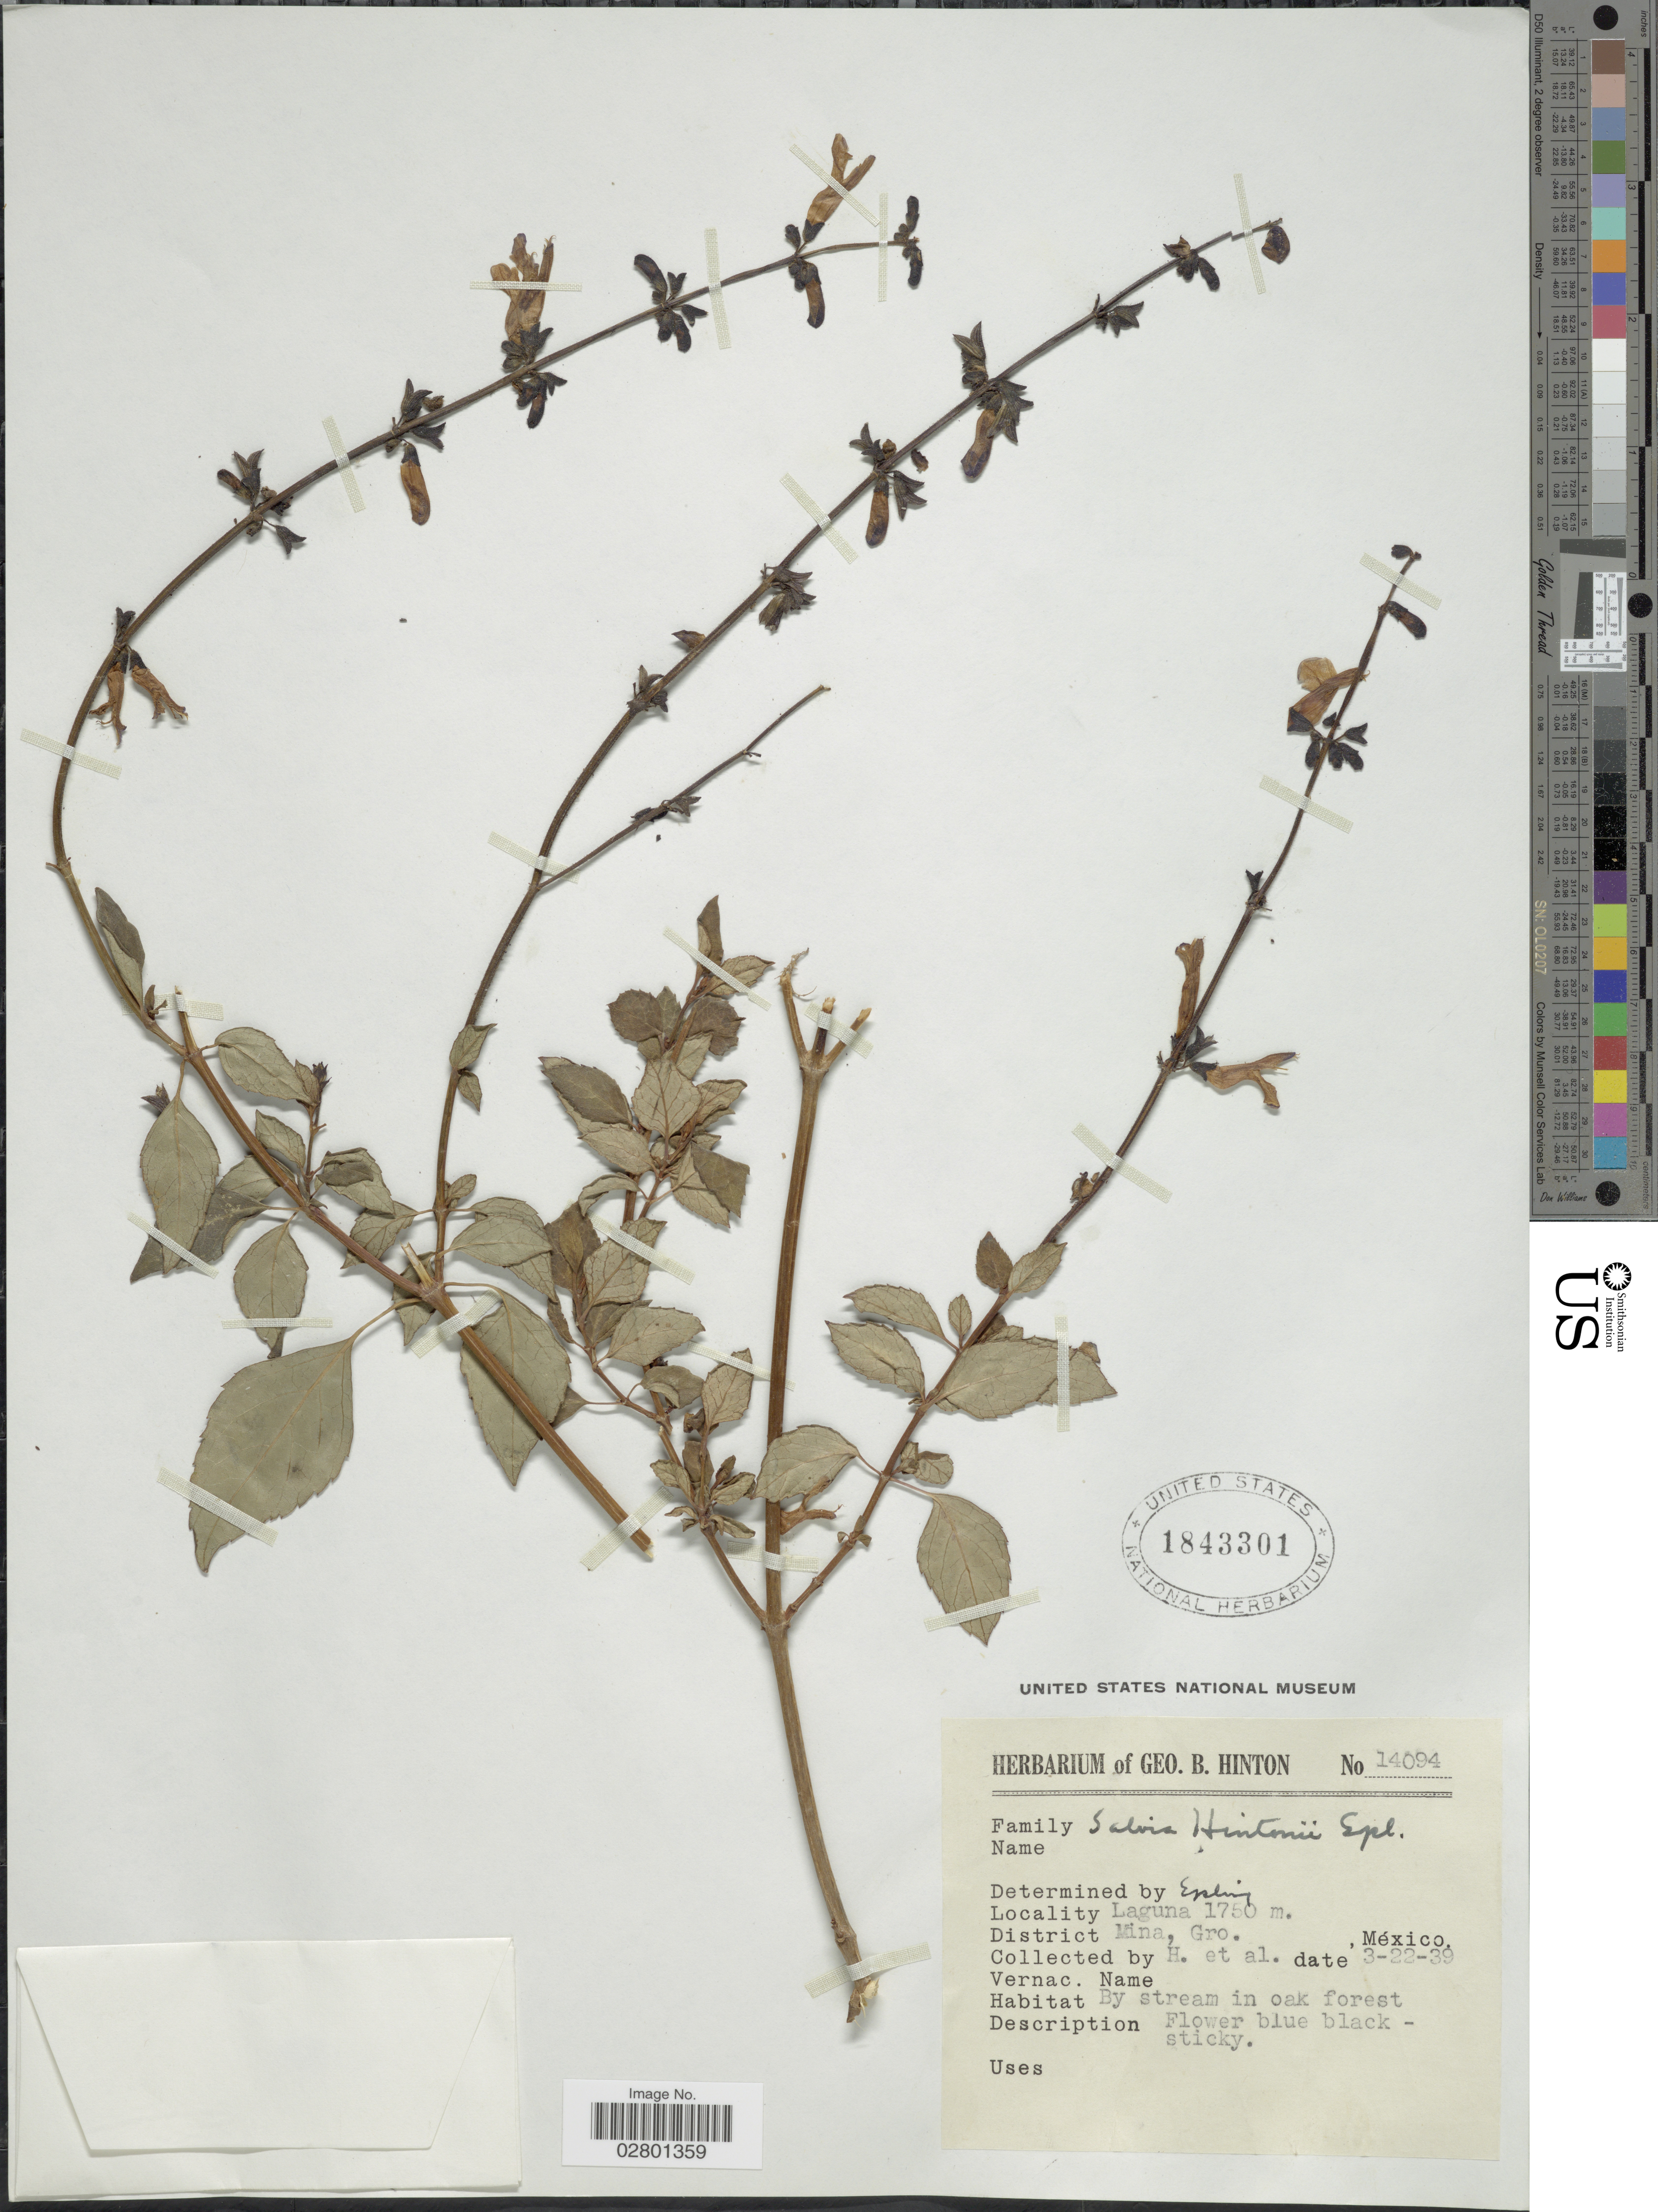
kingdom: Plantae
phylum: Tracheophyta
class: Magnoliopsida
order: Lamiales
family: Lamiaceae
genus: Salvia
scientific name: Salvia hintonii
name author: Epling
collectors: G. B. Hinton & et al.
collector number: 14094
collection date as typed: Transcribed d/m/y: 22/3/39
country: Mexico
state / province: Guerrero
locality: Laguna, District Mina, Gro.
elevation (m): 1750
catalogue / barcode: US 1843301